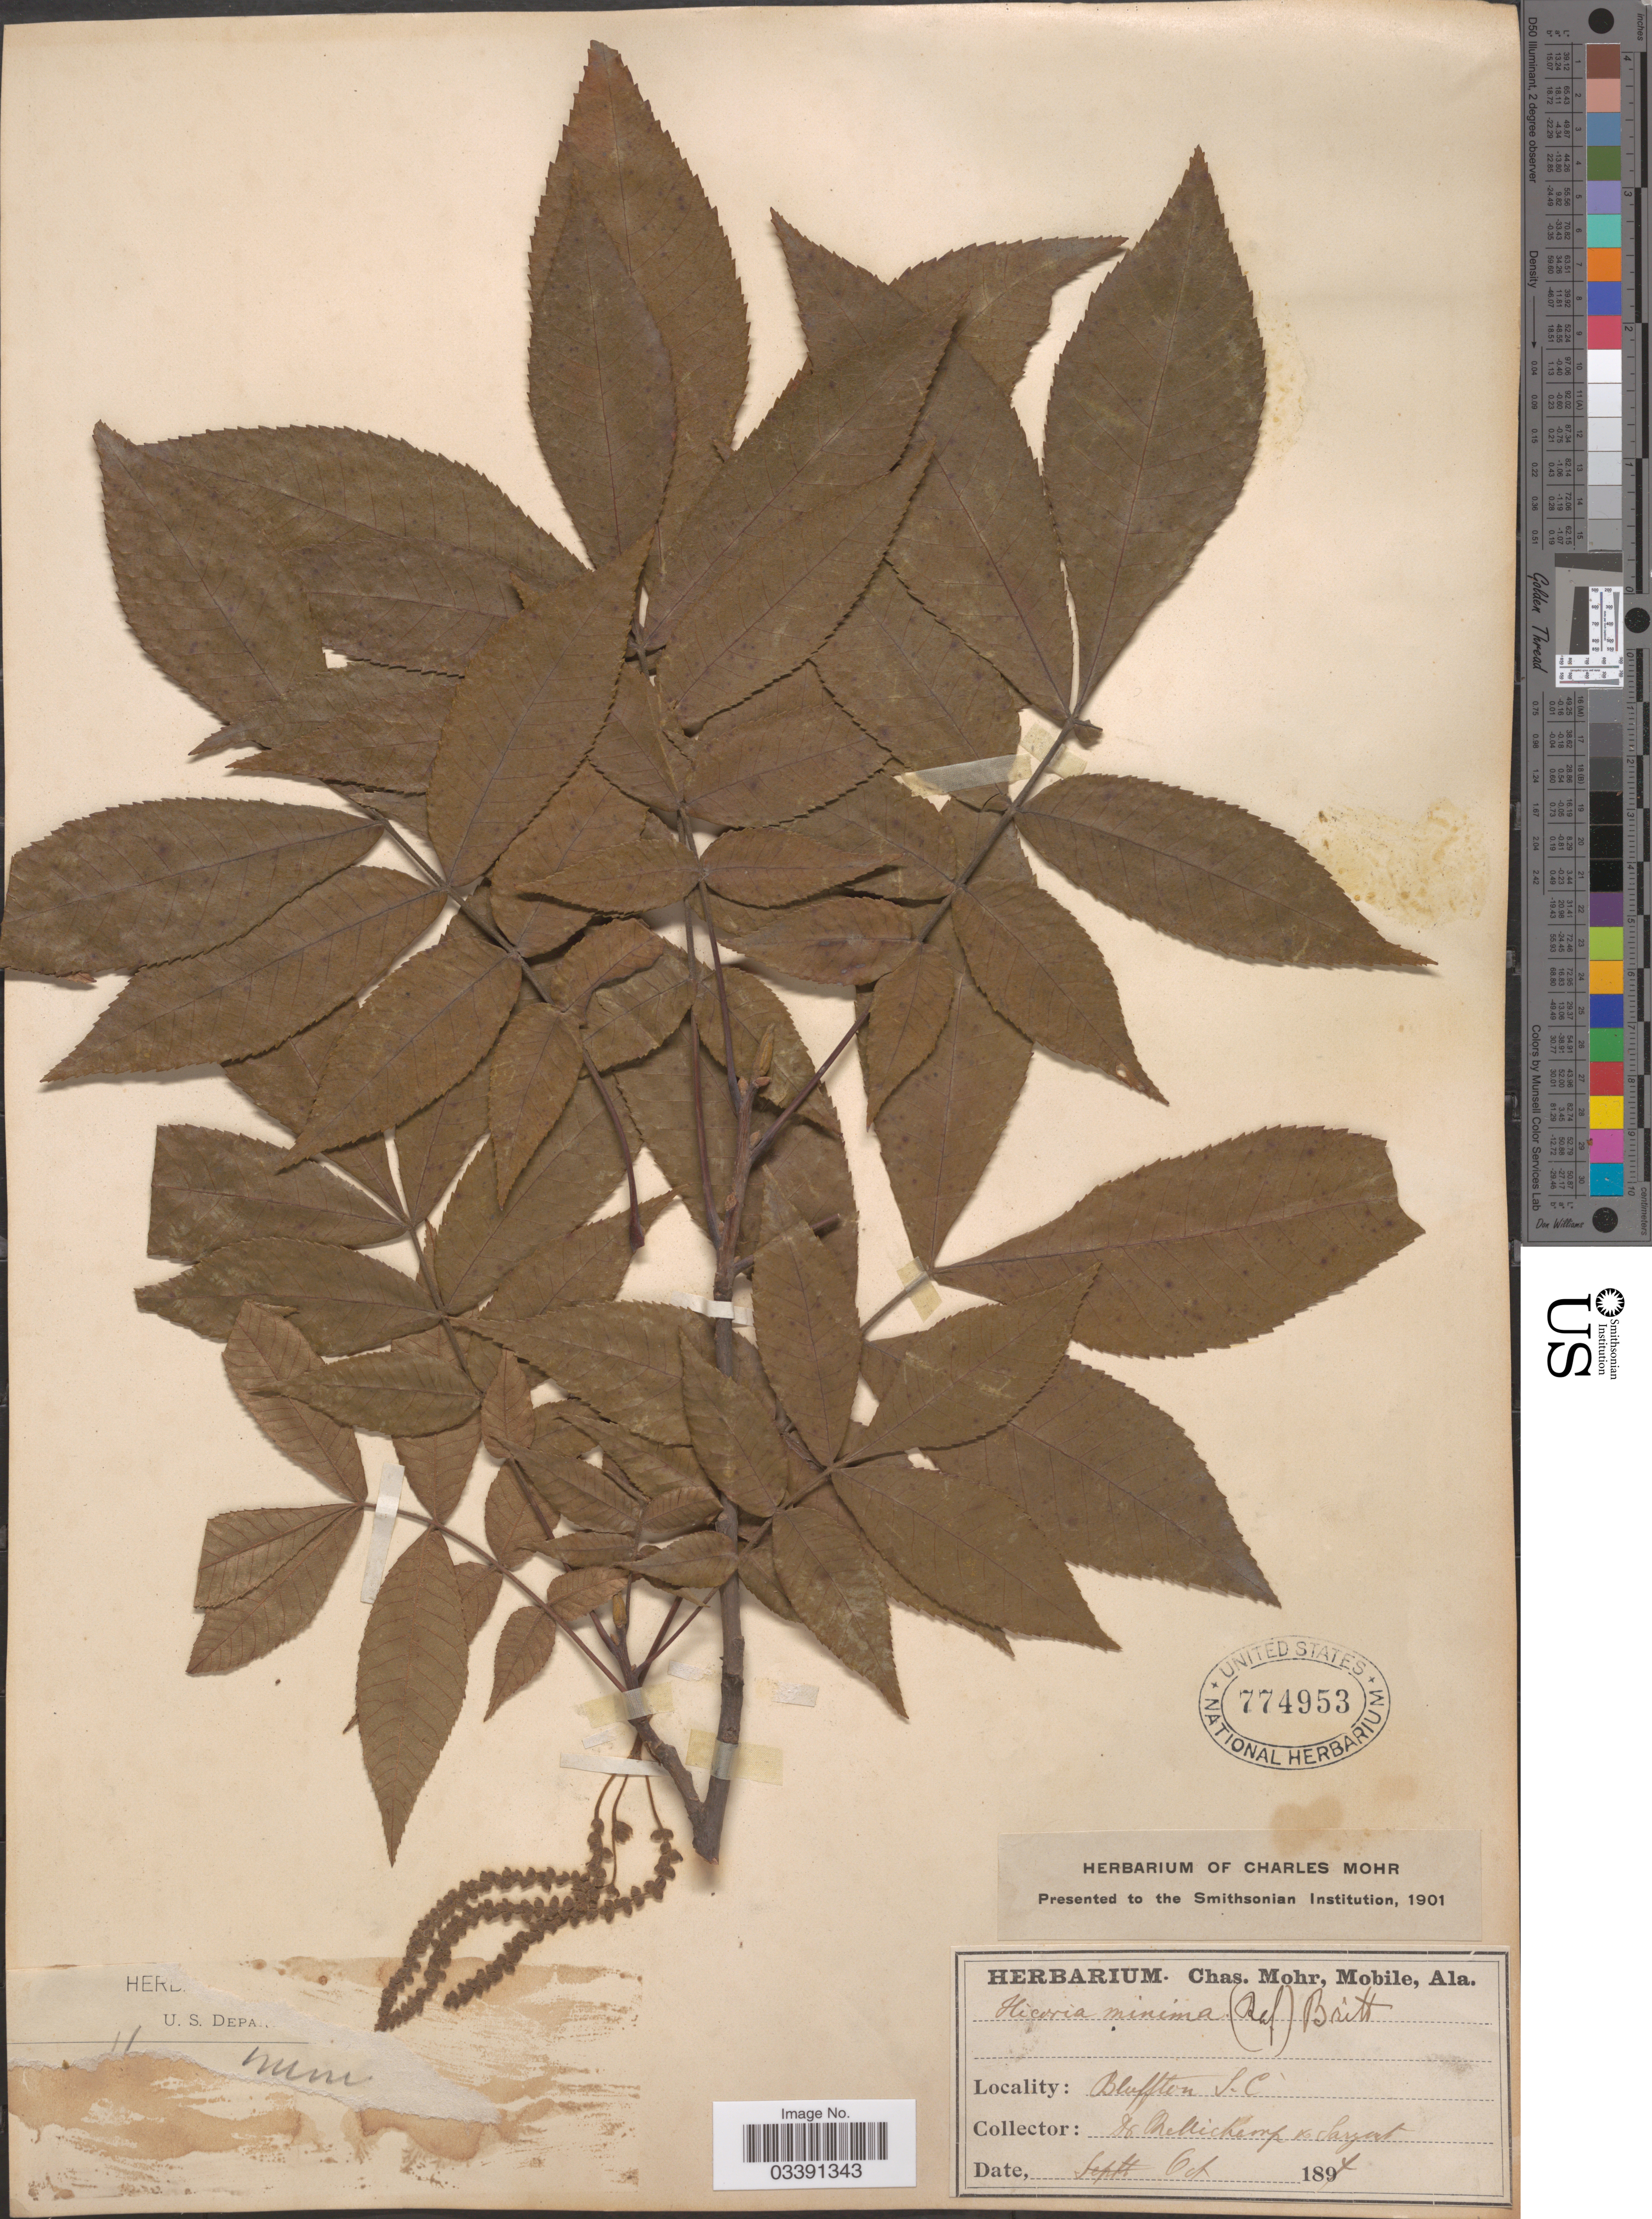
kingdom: Plantae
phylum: Tracheophyta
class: Magnoliopsida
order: Fagales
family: Juglandaceae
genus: Carya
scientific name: Carya cordiformis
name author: (Wangenh.) K. Koch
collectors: -. Mellichamp & -- Sargent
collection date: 1894-10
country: United States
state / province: South Carolina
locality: Bluffton.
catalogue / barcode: US 774953